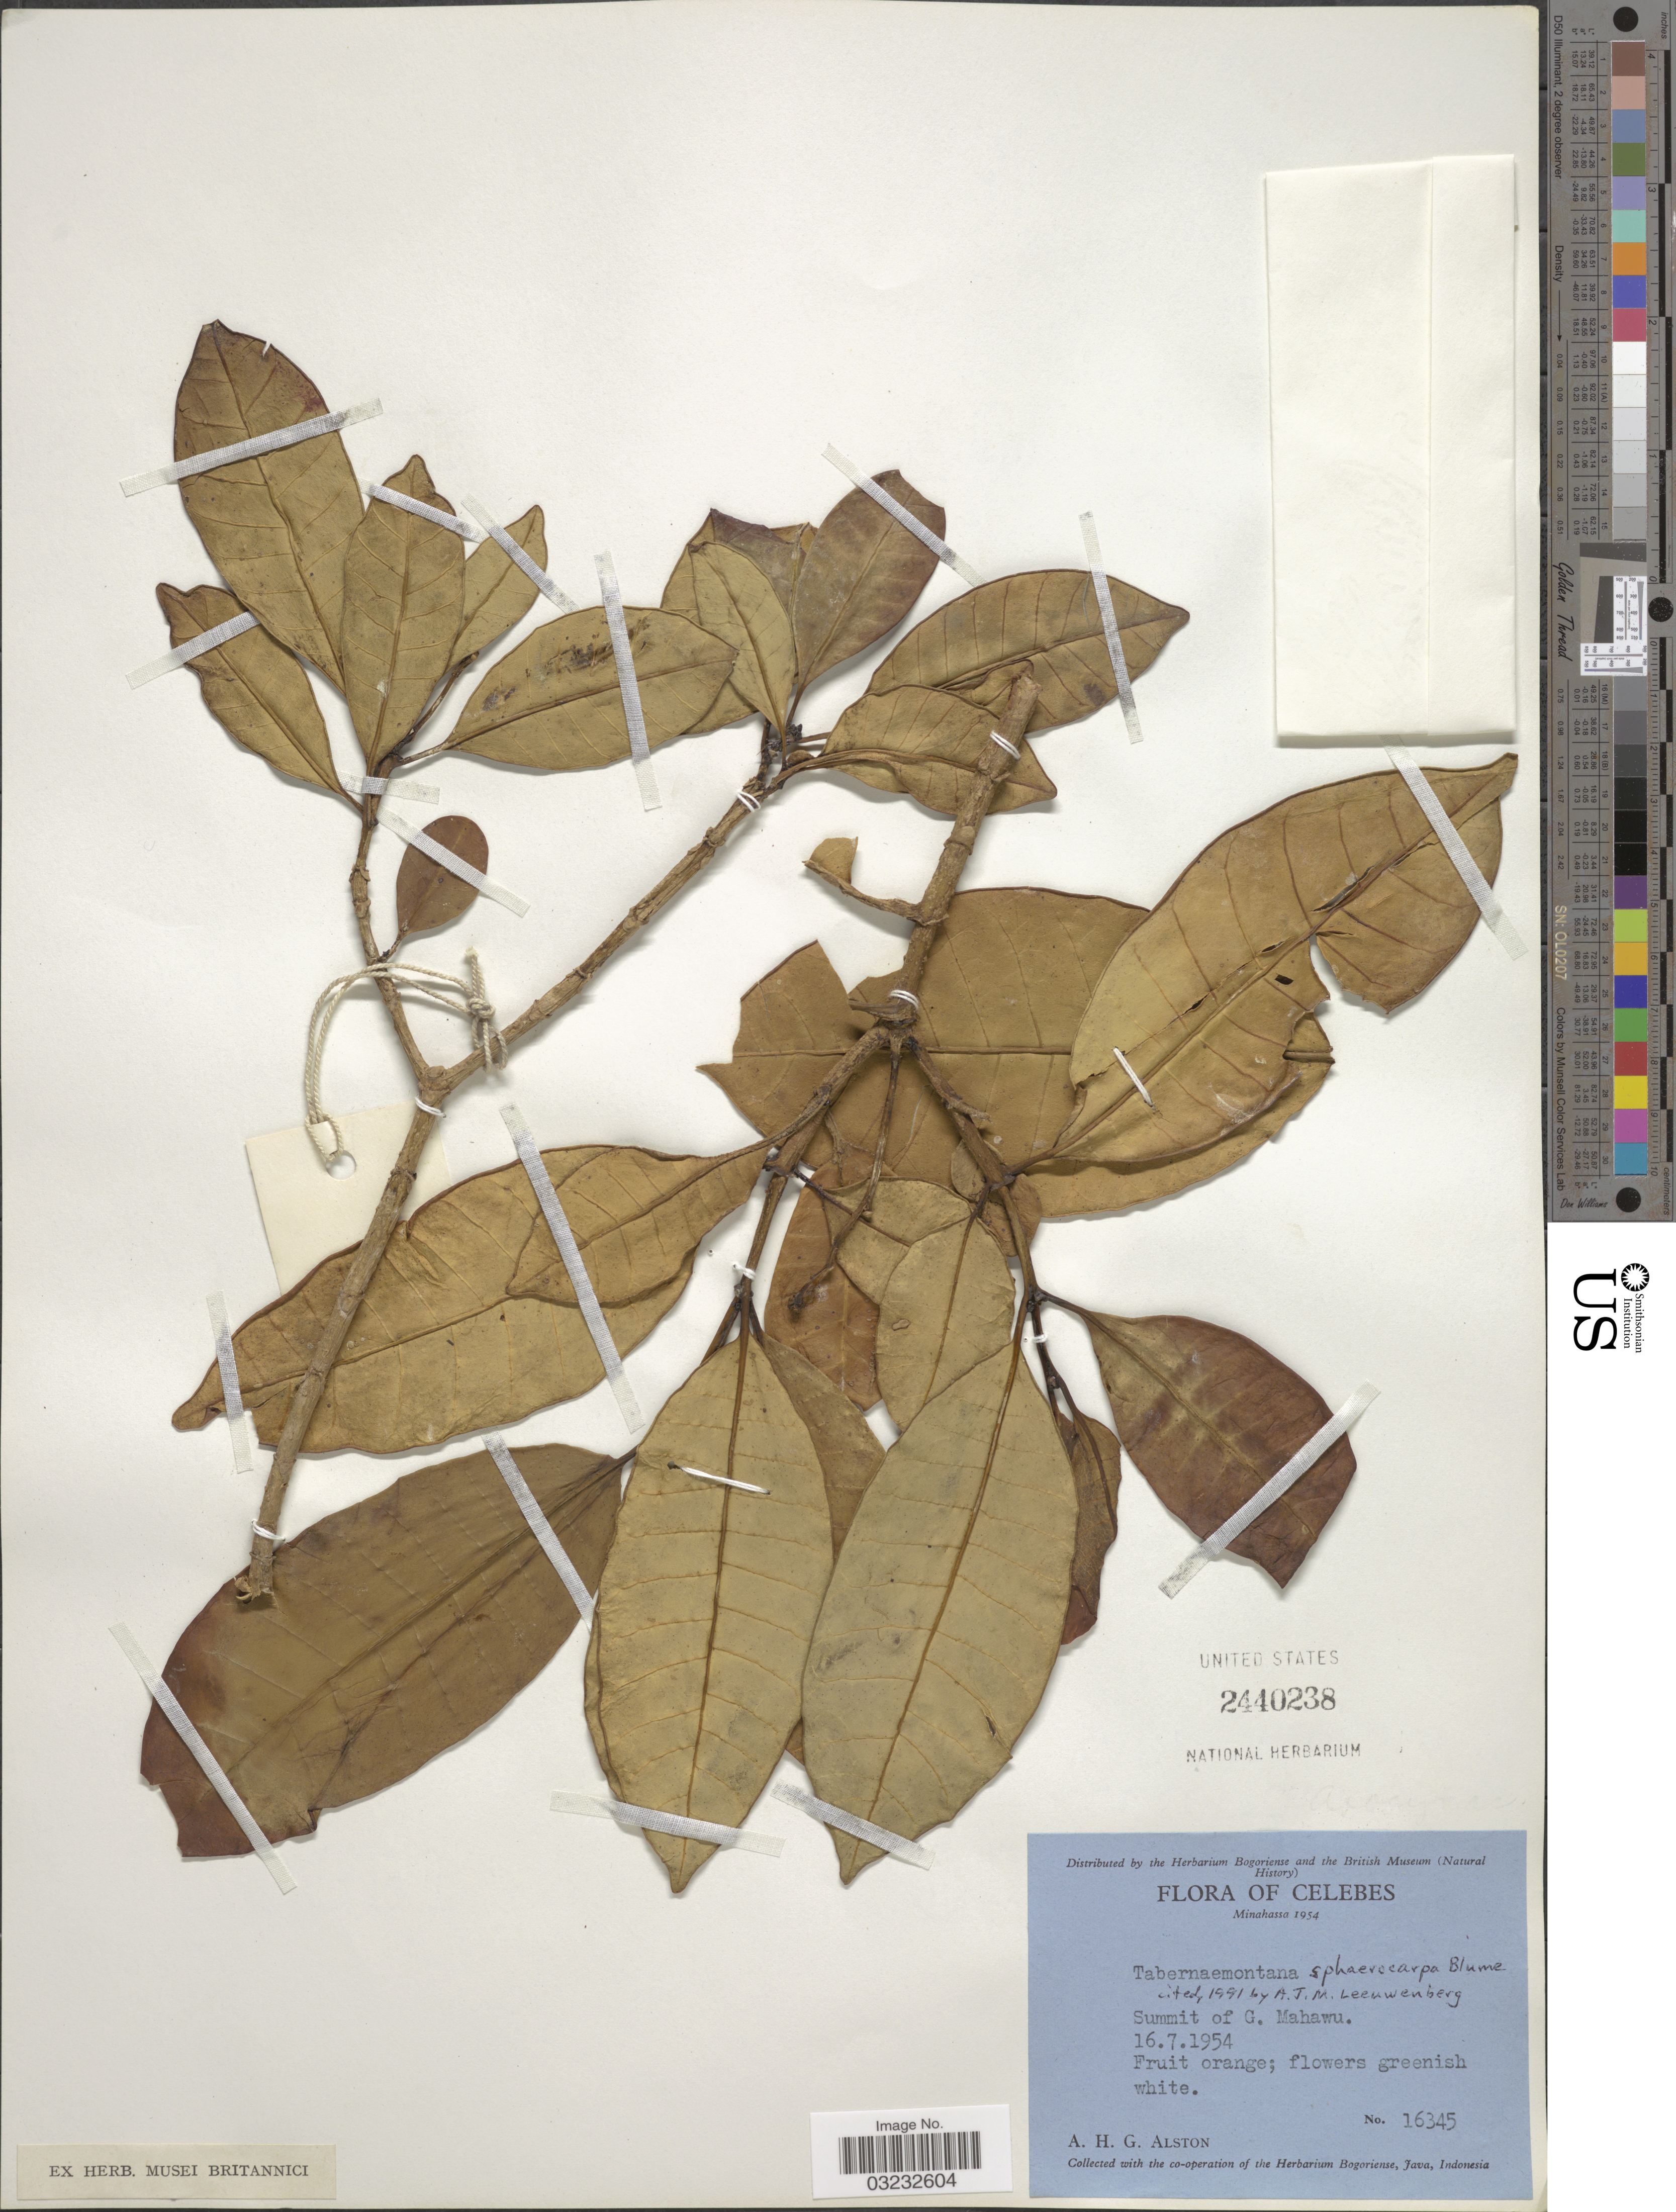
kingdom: Plantae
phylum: Tracheophyta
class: Magnoliopsida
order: Gentianales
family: Apocynaceae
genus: Tabernaemontana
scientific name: Tabernaemontana sphaerocarpa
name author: Blume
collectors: A. H. Alston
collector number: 16345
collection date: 1954-07-16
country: Indonesia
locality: Celebes, Minahassa, Summit of G. Mahawu.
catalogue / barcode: US 2440238